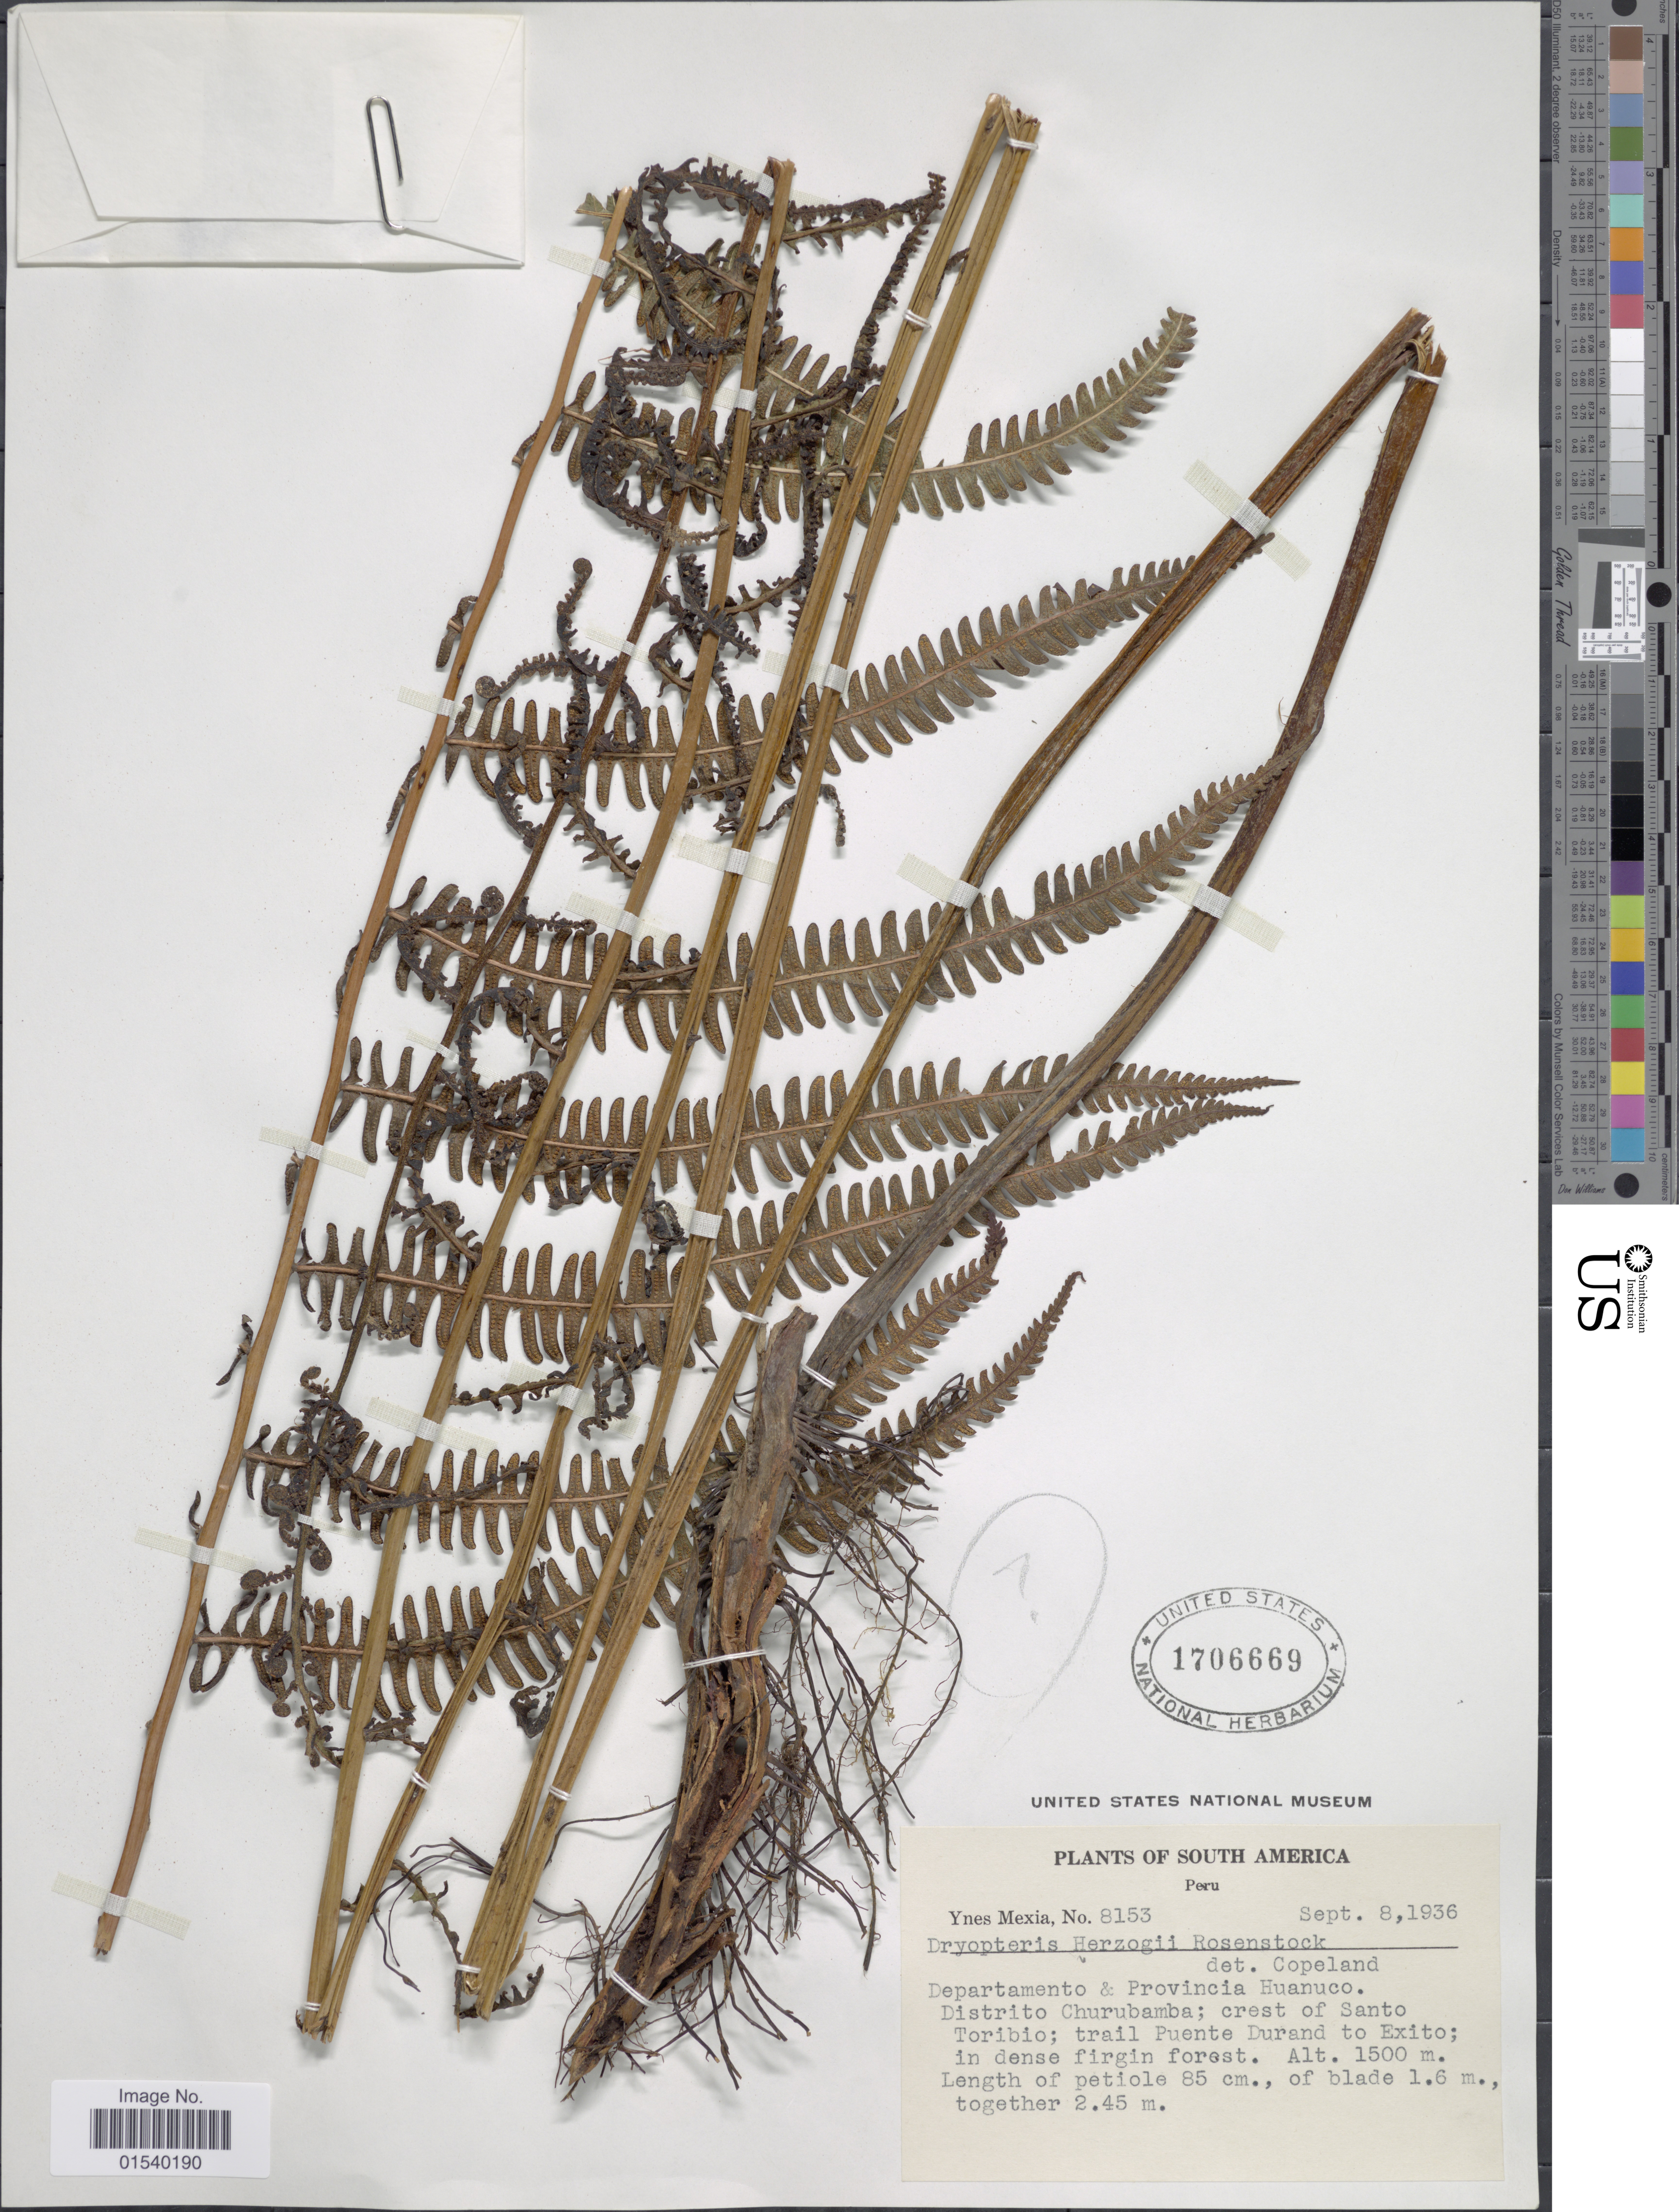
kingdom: Plantae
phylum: Tracheophyta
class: Polypodiopsida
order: Polypodiales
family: Thelypteridaceae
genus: Amauropelta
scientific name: Amauropelta hierzogii (Rosenst.) comb. nov., ined 2015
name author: (Rosenst.)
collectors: Y. Mexia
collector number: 8135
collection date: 1936-09-08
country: Peru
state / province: Huánuco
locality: Departamento Huanuco. Distrito Churubamba; crest of Santo Toribio; trail Puente Durand to Exito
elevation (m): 1500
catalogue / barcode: US 1706669